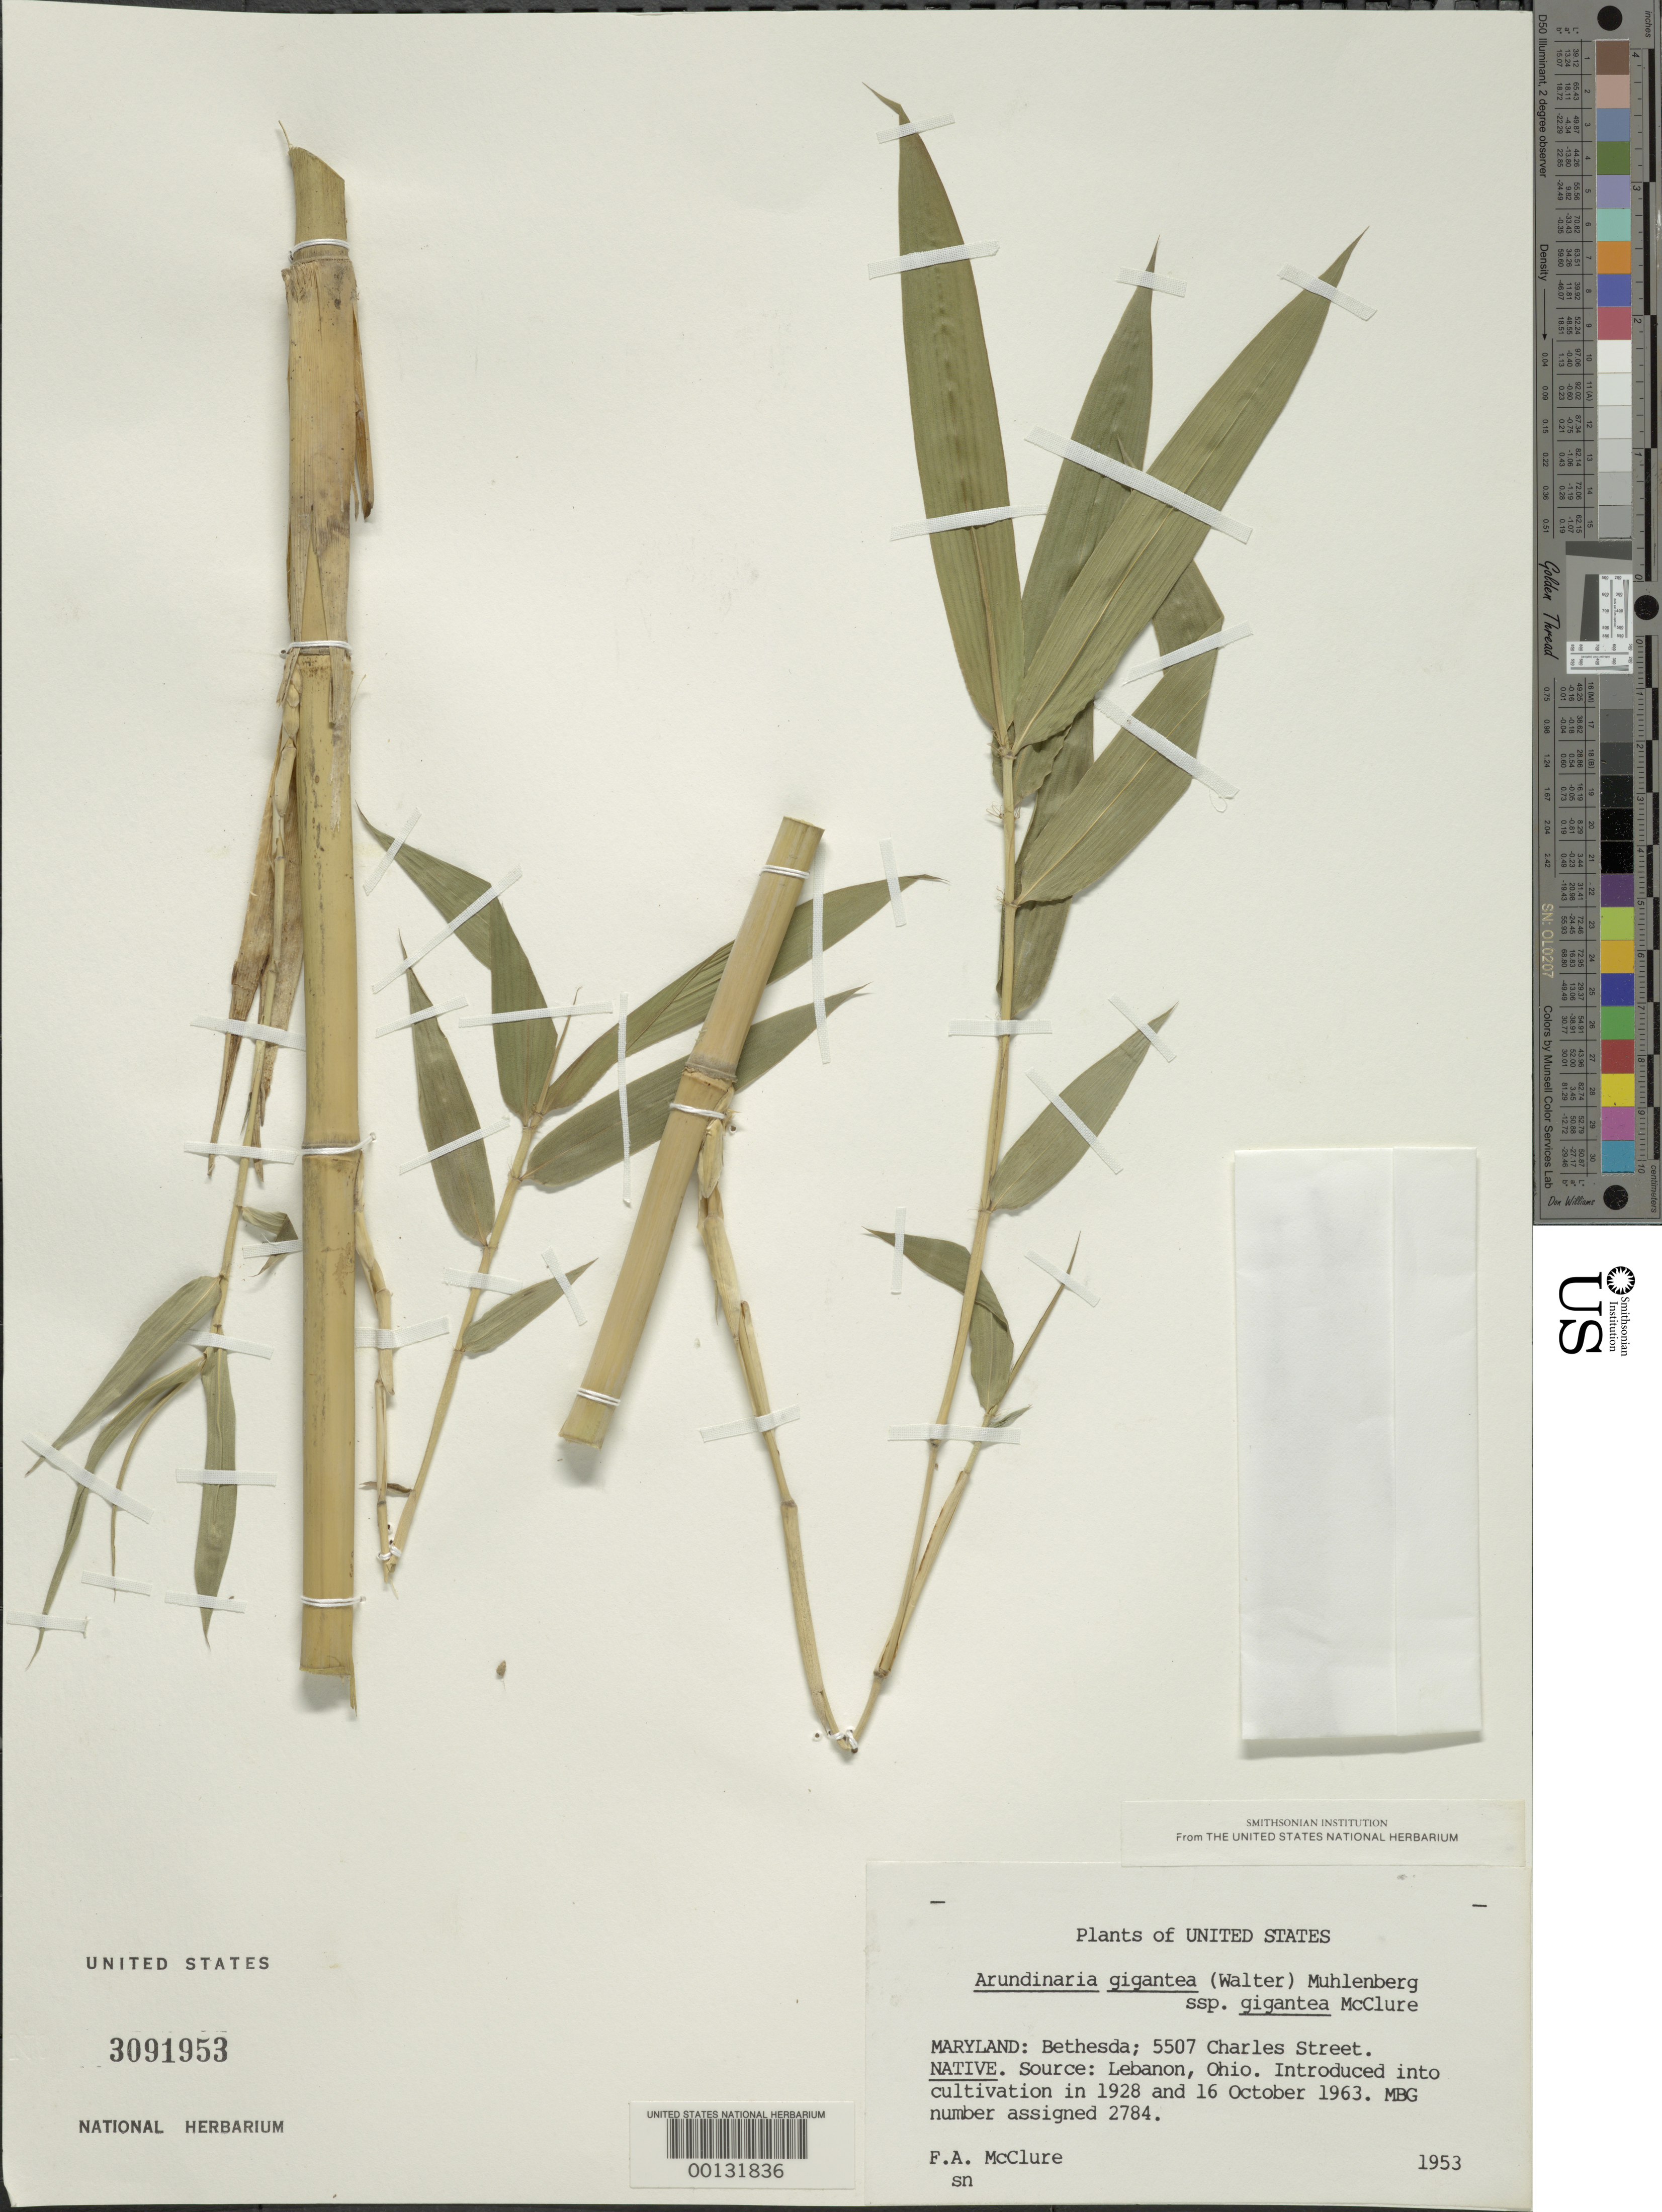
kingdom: Plantae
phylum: Tracheophyta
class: Liliopsida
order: Poales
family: Poaceae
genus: Arundinaria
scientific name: Arundinaria gigantea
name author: (Walter) Muhl.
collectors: F. A. McClure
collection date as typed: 1953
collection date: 1953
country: United States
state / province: Maryland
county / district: Montgomery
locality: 5507 Charles Street, Bethesda (McClure's garden)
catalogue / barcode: US 3091953